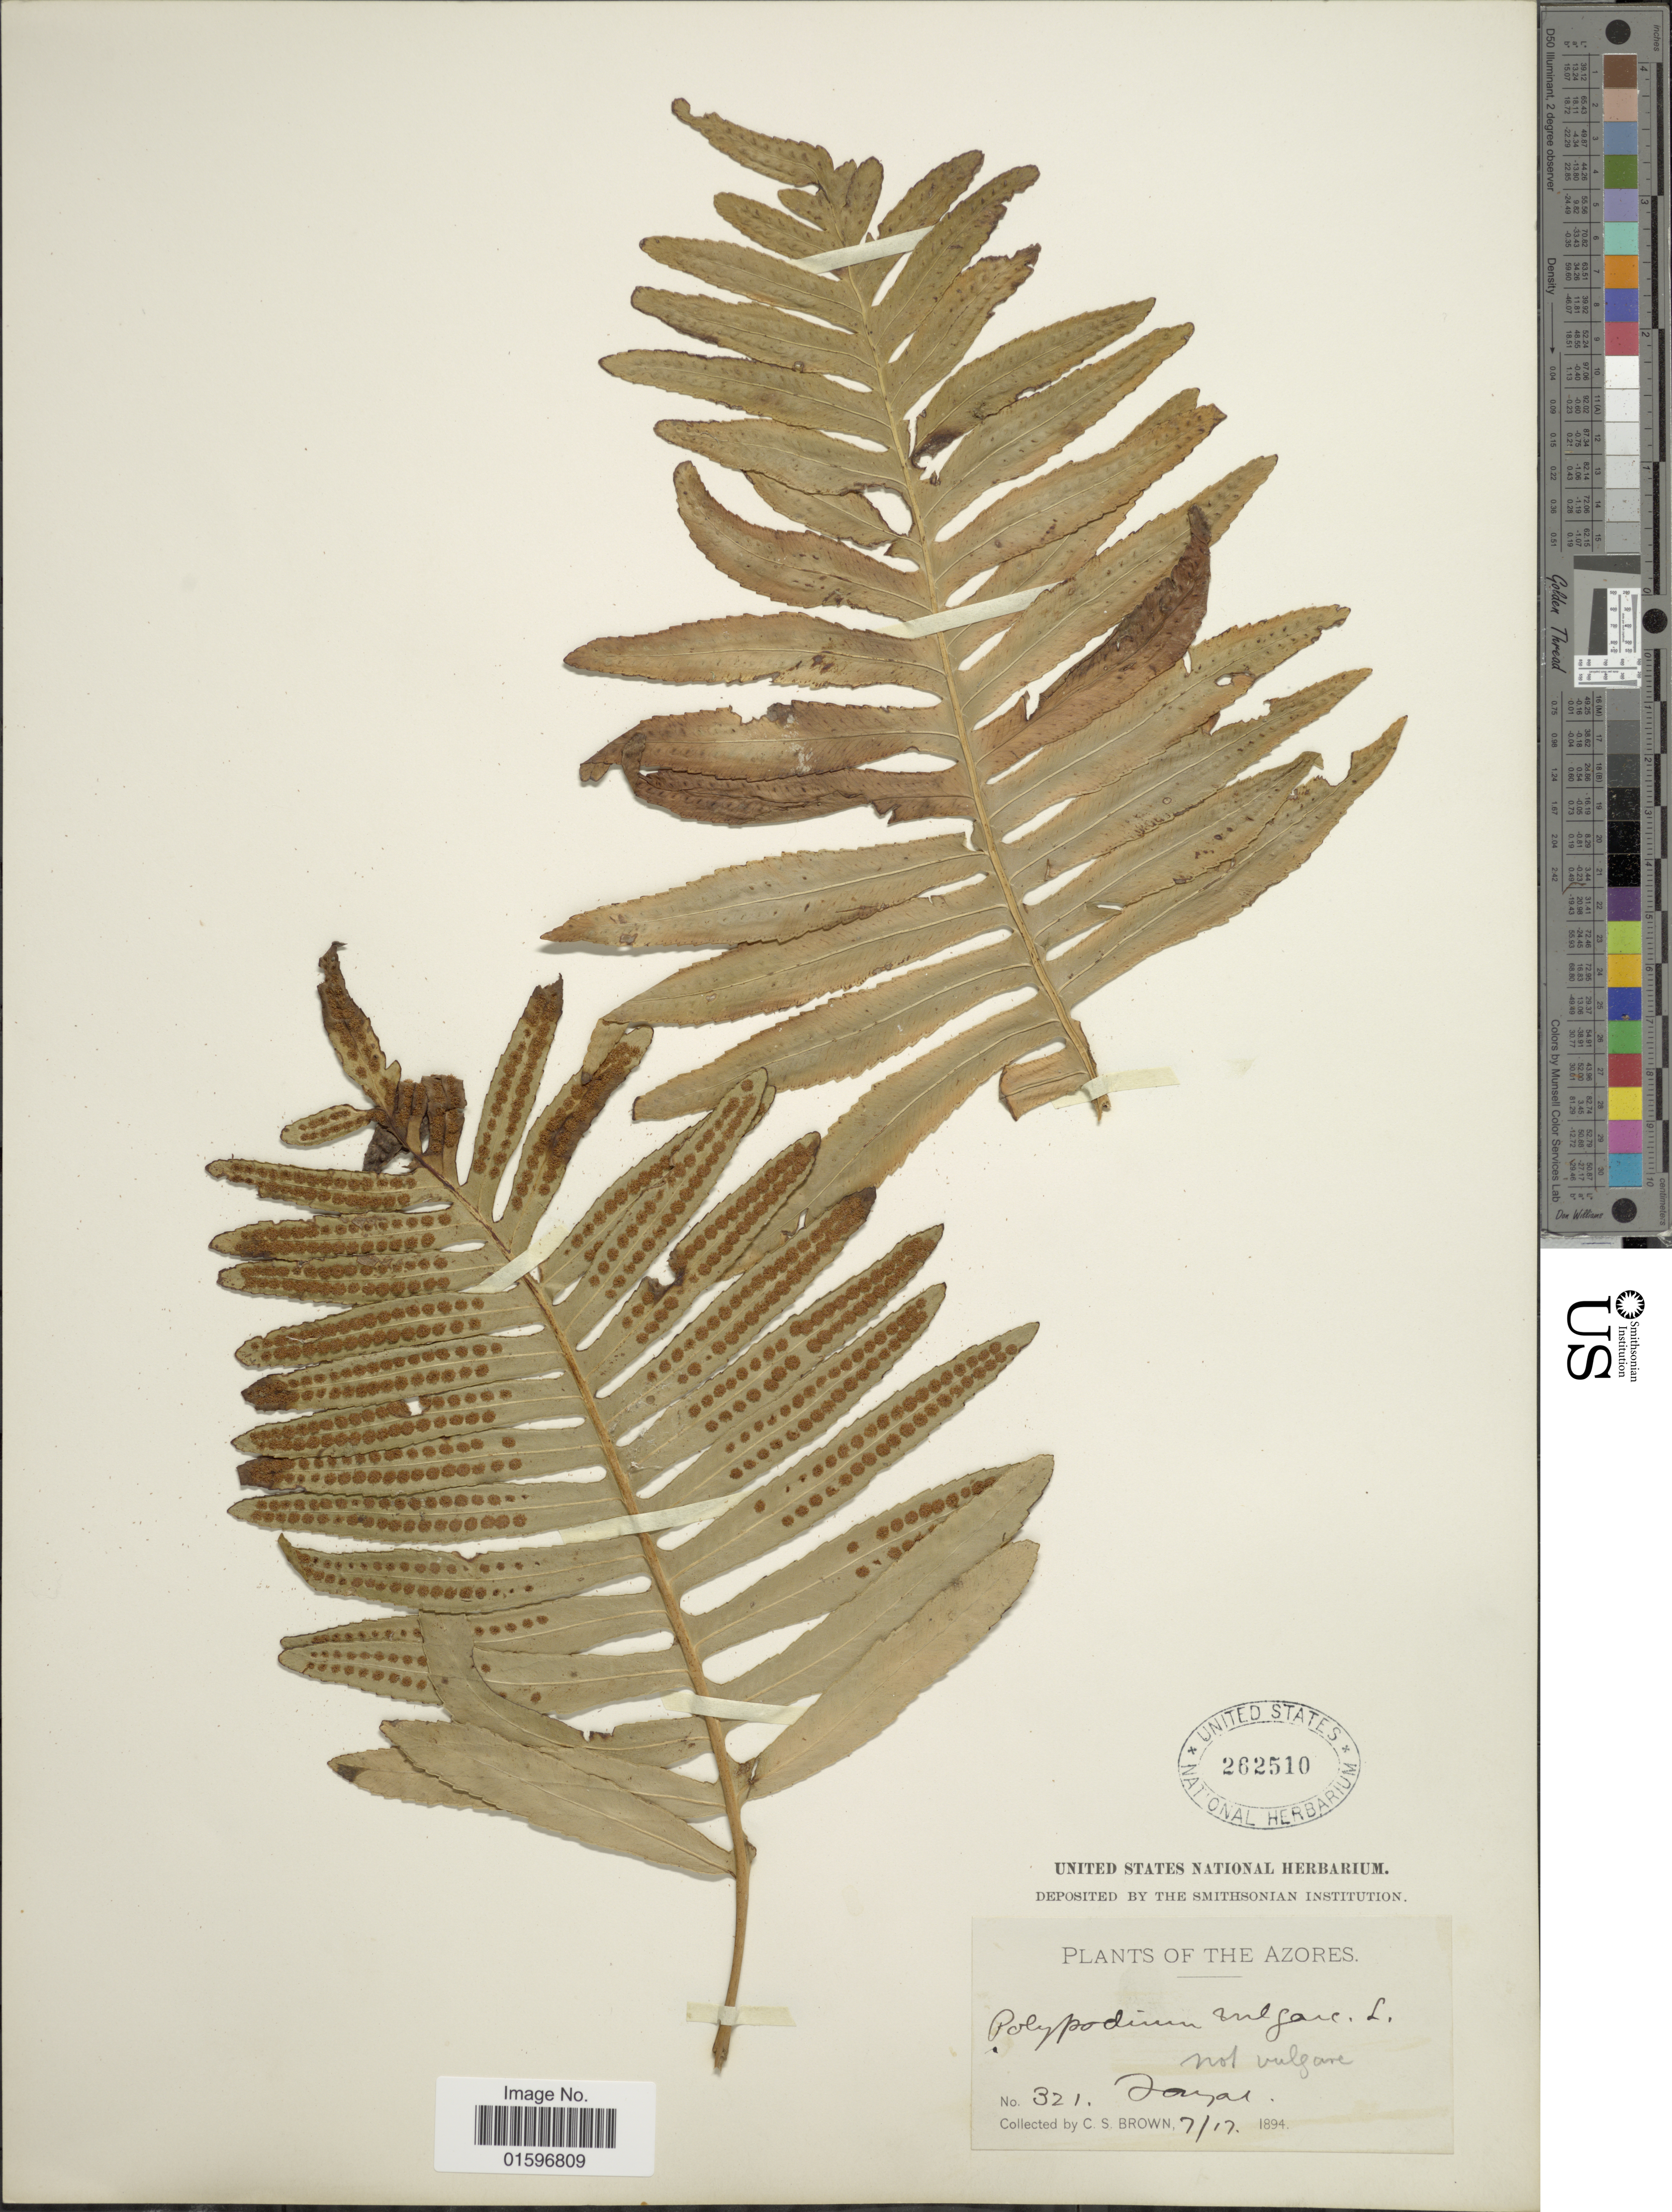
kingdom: Plantae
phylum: Tracheophyta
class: Polypodiopsida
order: Polypodiales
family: Polypodiaceae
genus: Polypodium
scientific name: Polypodium vulgare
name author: L.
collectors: C. S. Brown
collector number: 321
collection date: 1894-07-17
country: Portugal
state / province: Azores (Aut. Reg.)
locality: The Azores, Jousal [interpreted]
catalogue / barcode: US 262510